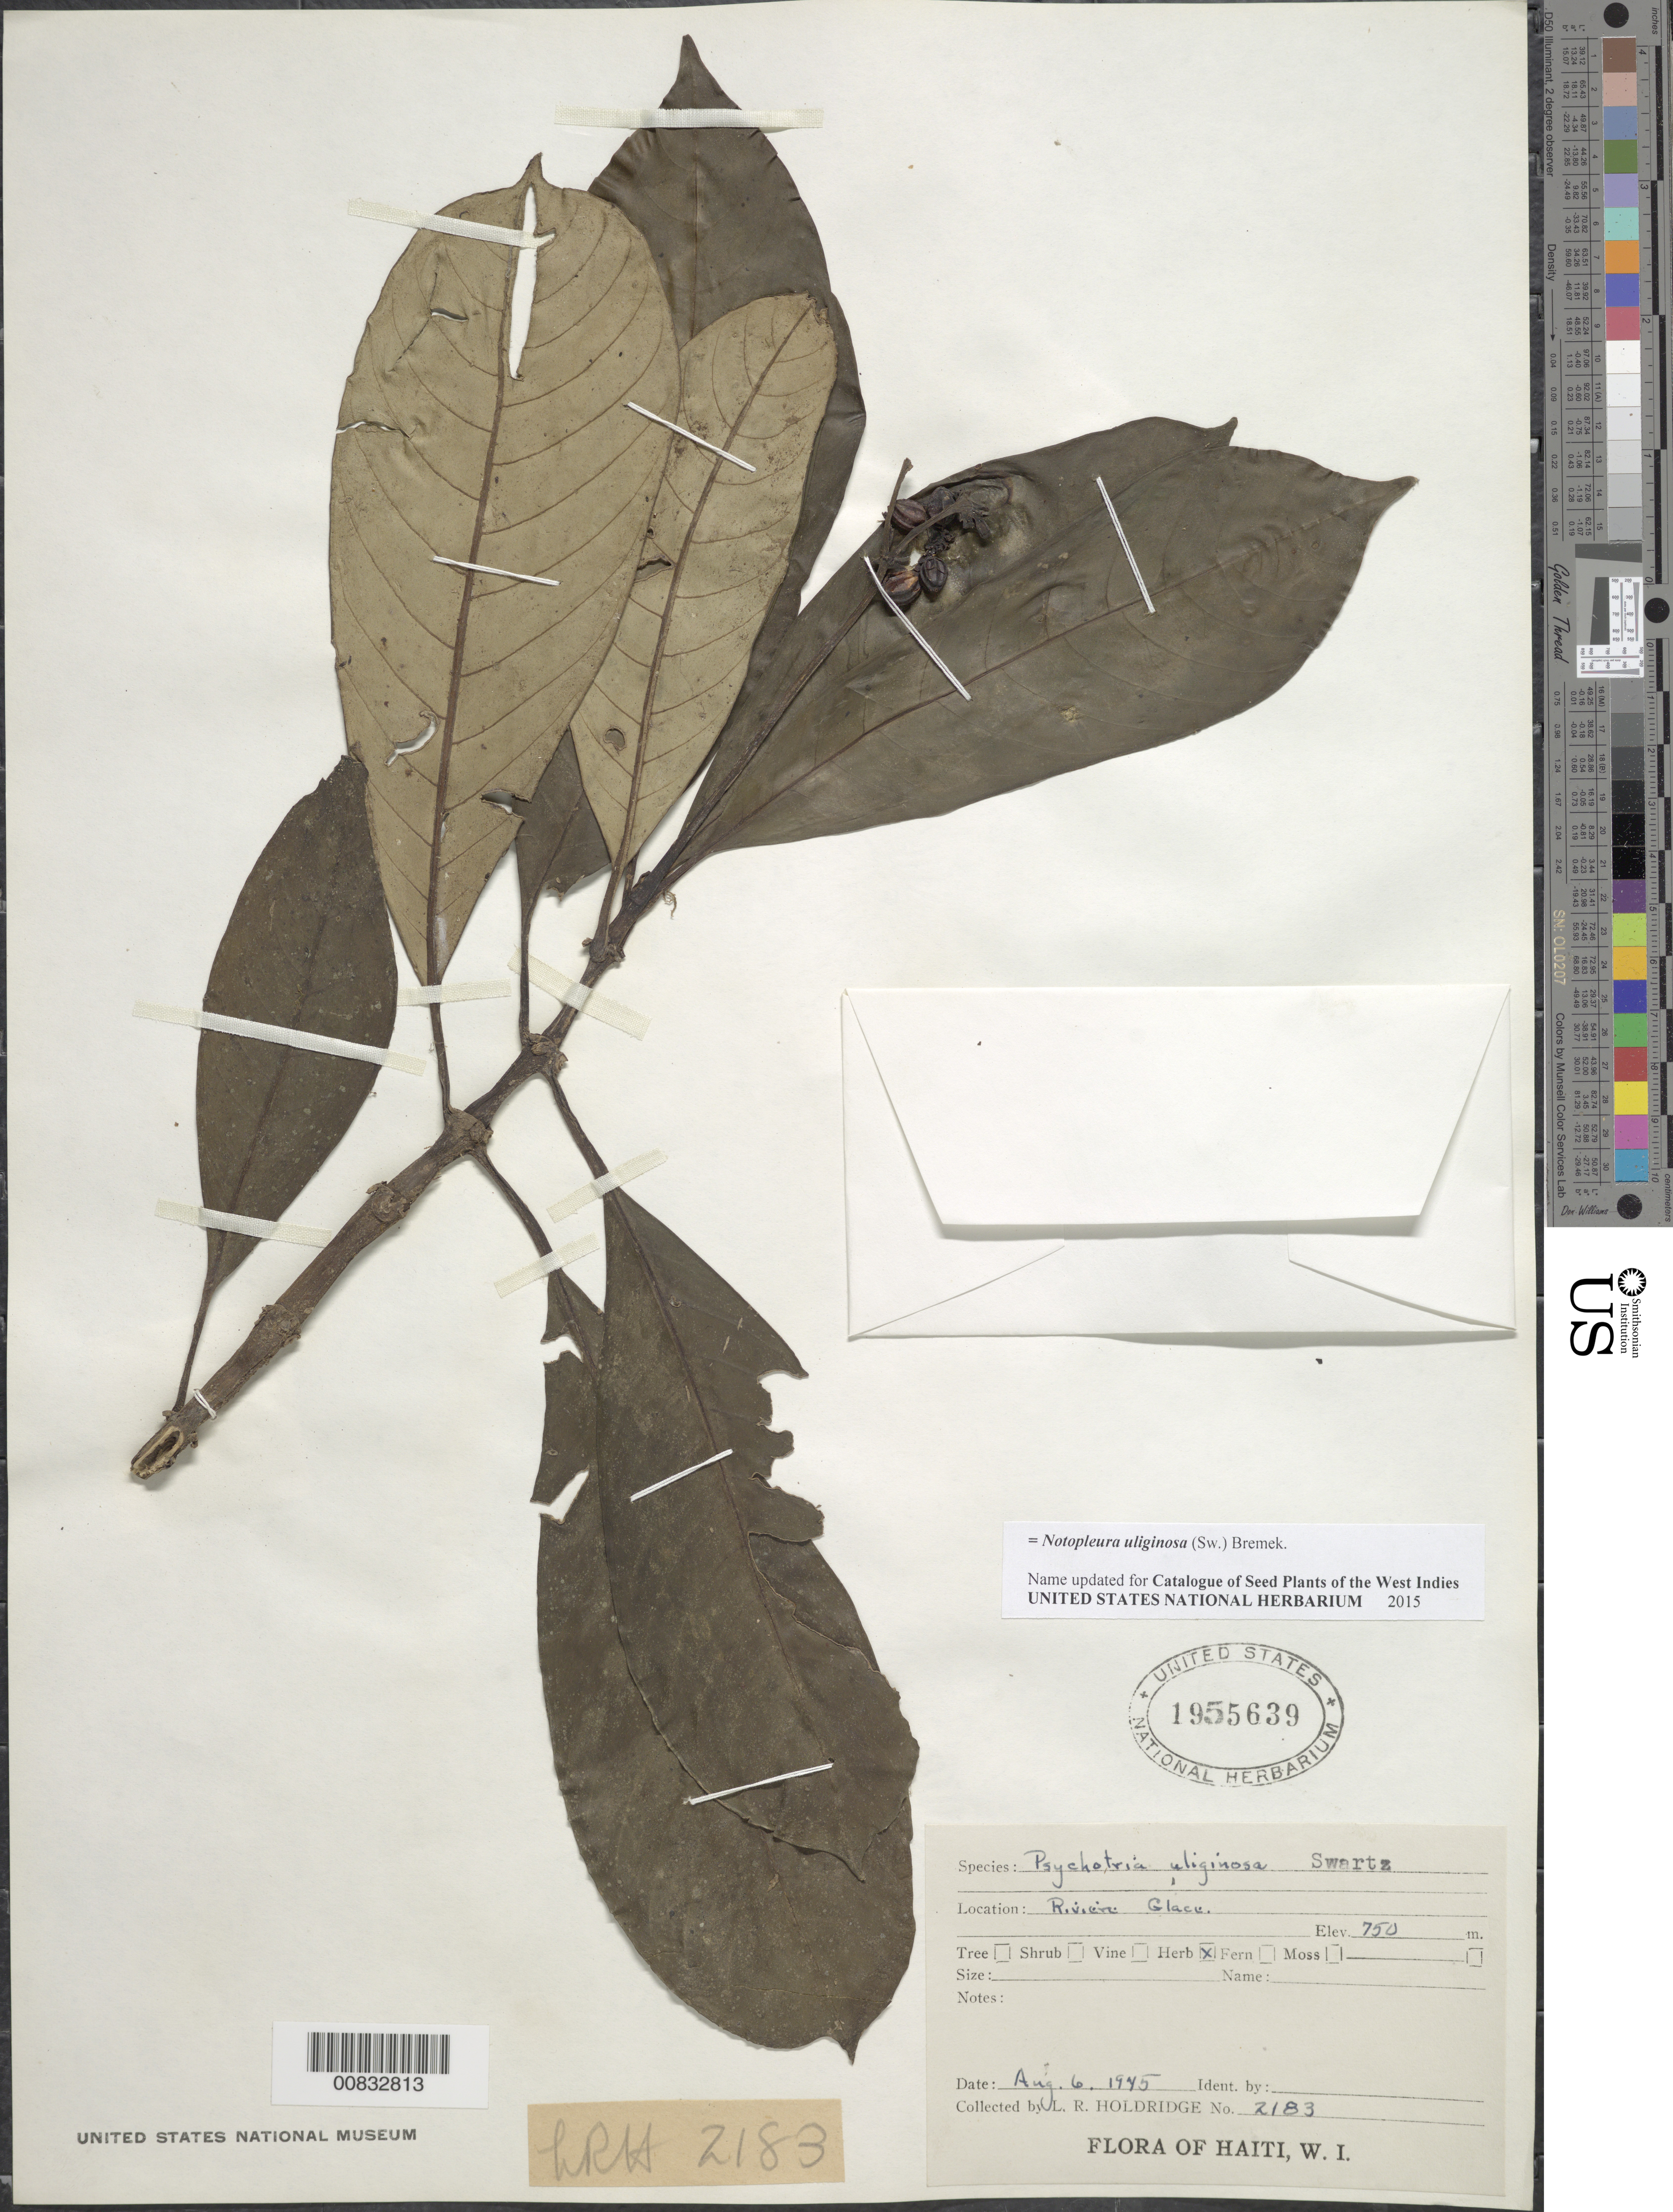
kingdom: Plantae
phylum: Tracheophyta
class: Magnoliopsida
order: Gentianales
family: Rubiaceae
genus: Notopleura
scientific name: Notopleura uliginosa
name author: (Sw.) Bremek.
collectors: L. Holdridge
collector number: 2183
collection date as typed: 06 Aug 1945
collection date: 1945-08-06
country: Haiti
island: Hispaniola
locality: Rivière Glace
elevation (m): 750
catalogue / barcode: US 1955639